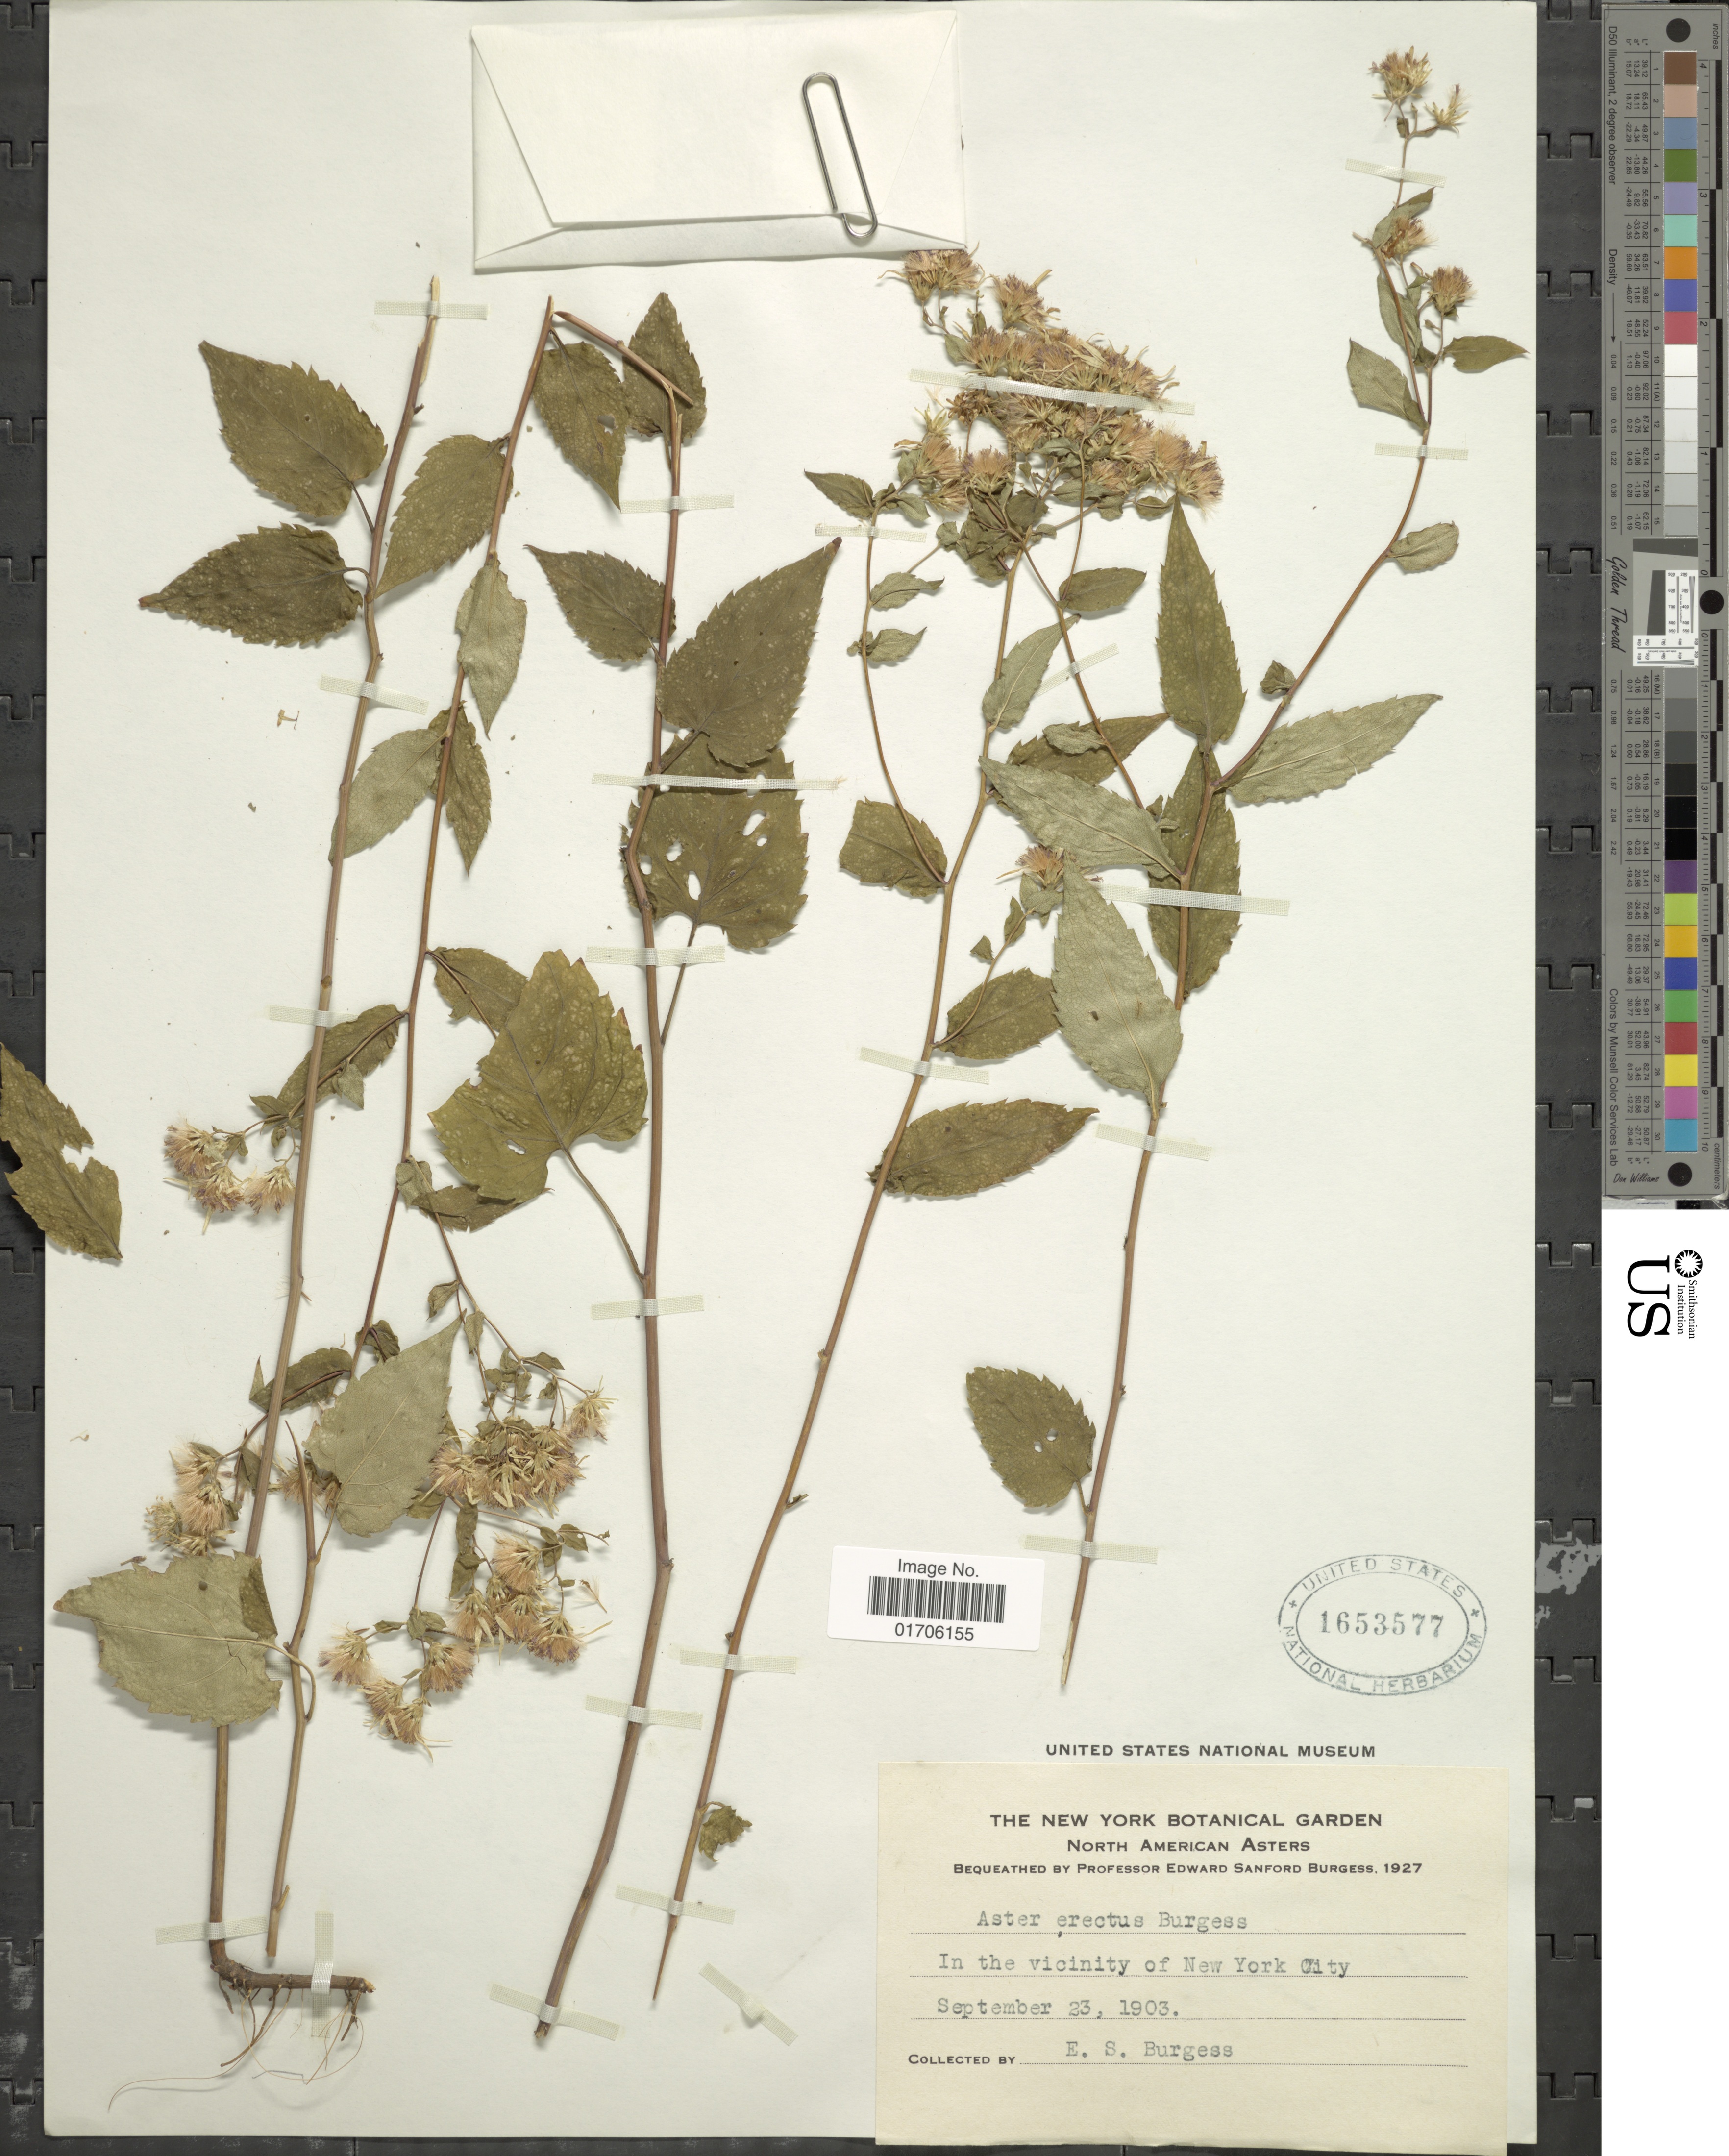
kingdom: Plantae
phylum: Tracheophyta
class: Magnoliopsida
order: Asterales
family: Asteraceae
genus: Aster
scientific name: Aster erectus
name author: E.S. Burgess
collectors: E. Burgess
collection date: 1903-09-23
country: United States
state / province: New York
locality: In the vicinity of New York City.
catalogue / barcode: US 1653577